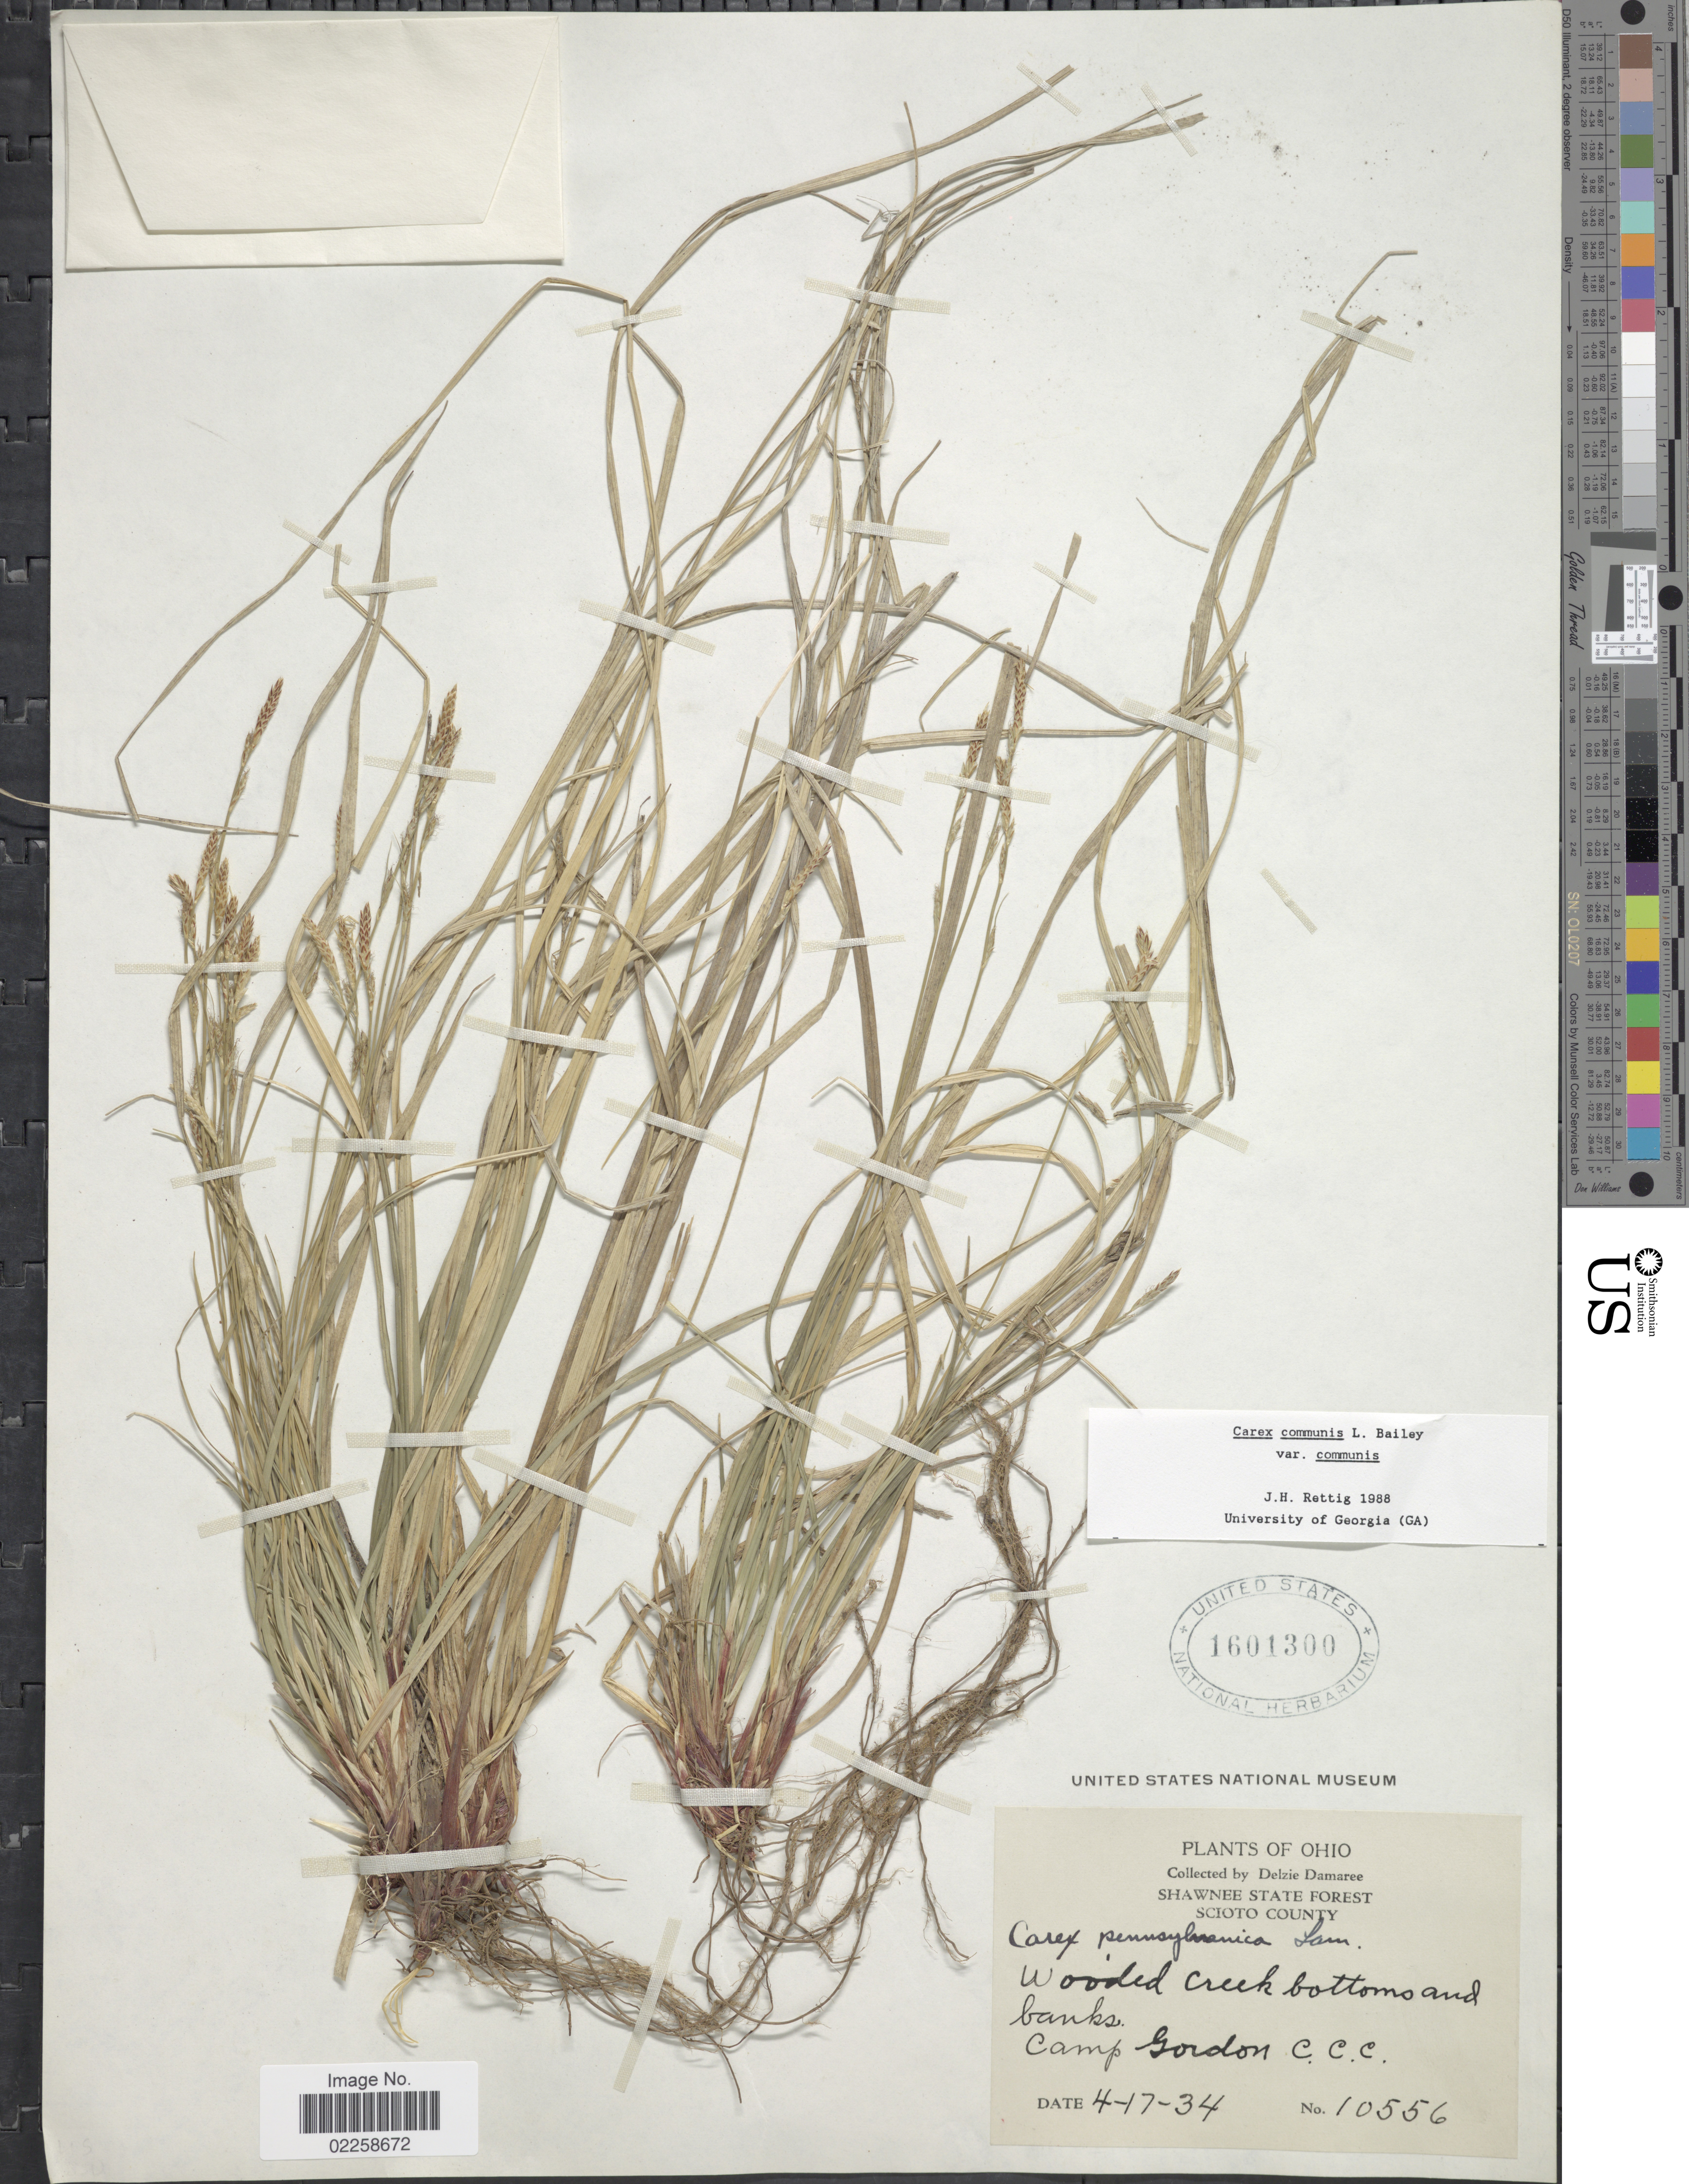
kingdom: Plantae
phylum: Tracheophyta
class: Liliopsida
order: Poales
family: Cyperaceae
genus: Carex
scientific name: Carex communis var. communis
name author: L.H. Bailey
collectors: D. Demaree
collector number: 10556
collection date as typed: Transcribed d/m/y: 17/4/34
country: United States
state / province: Ohio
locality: Shawnee State Forest, Scioto County, Wooded Creek bottoms and banks, Camp Gordon, C. C. C.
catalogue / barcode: US 1601300